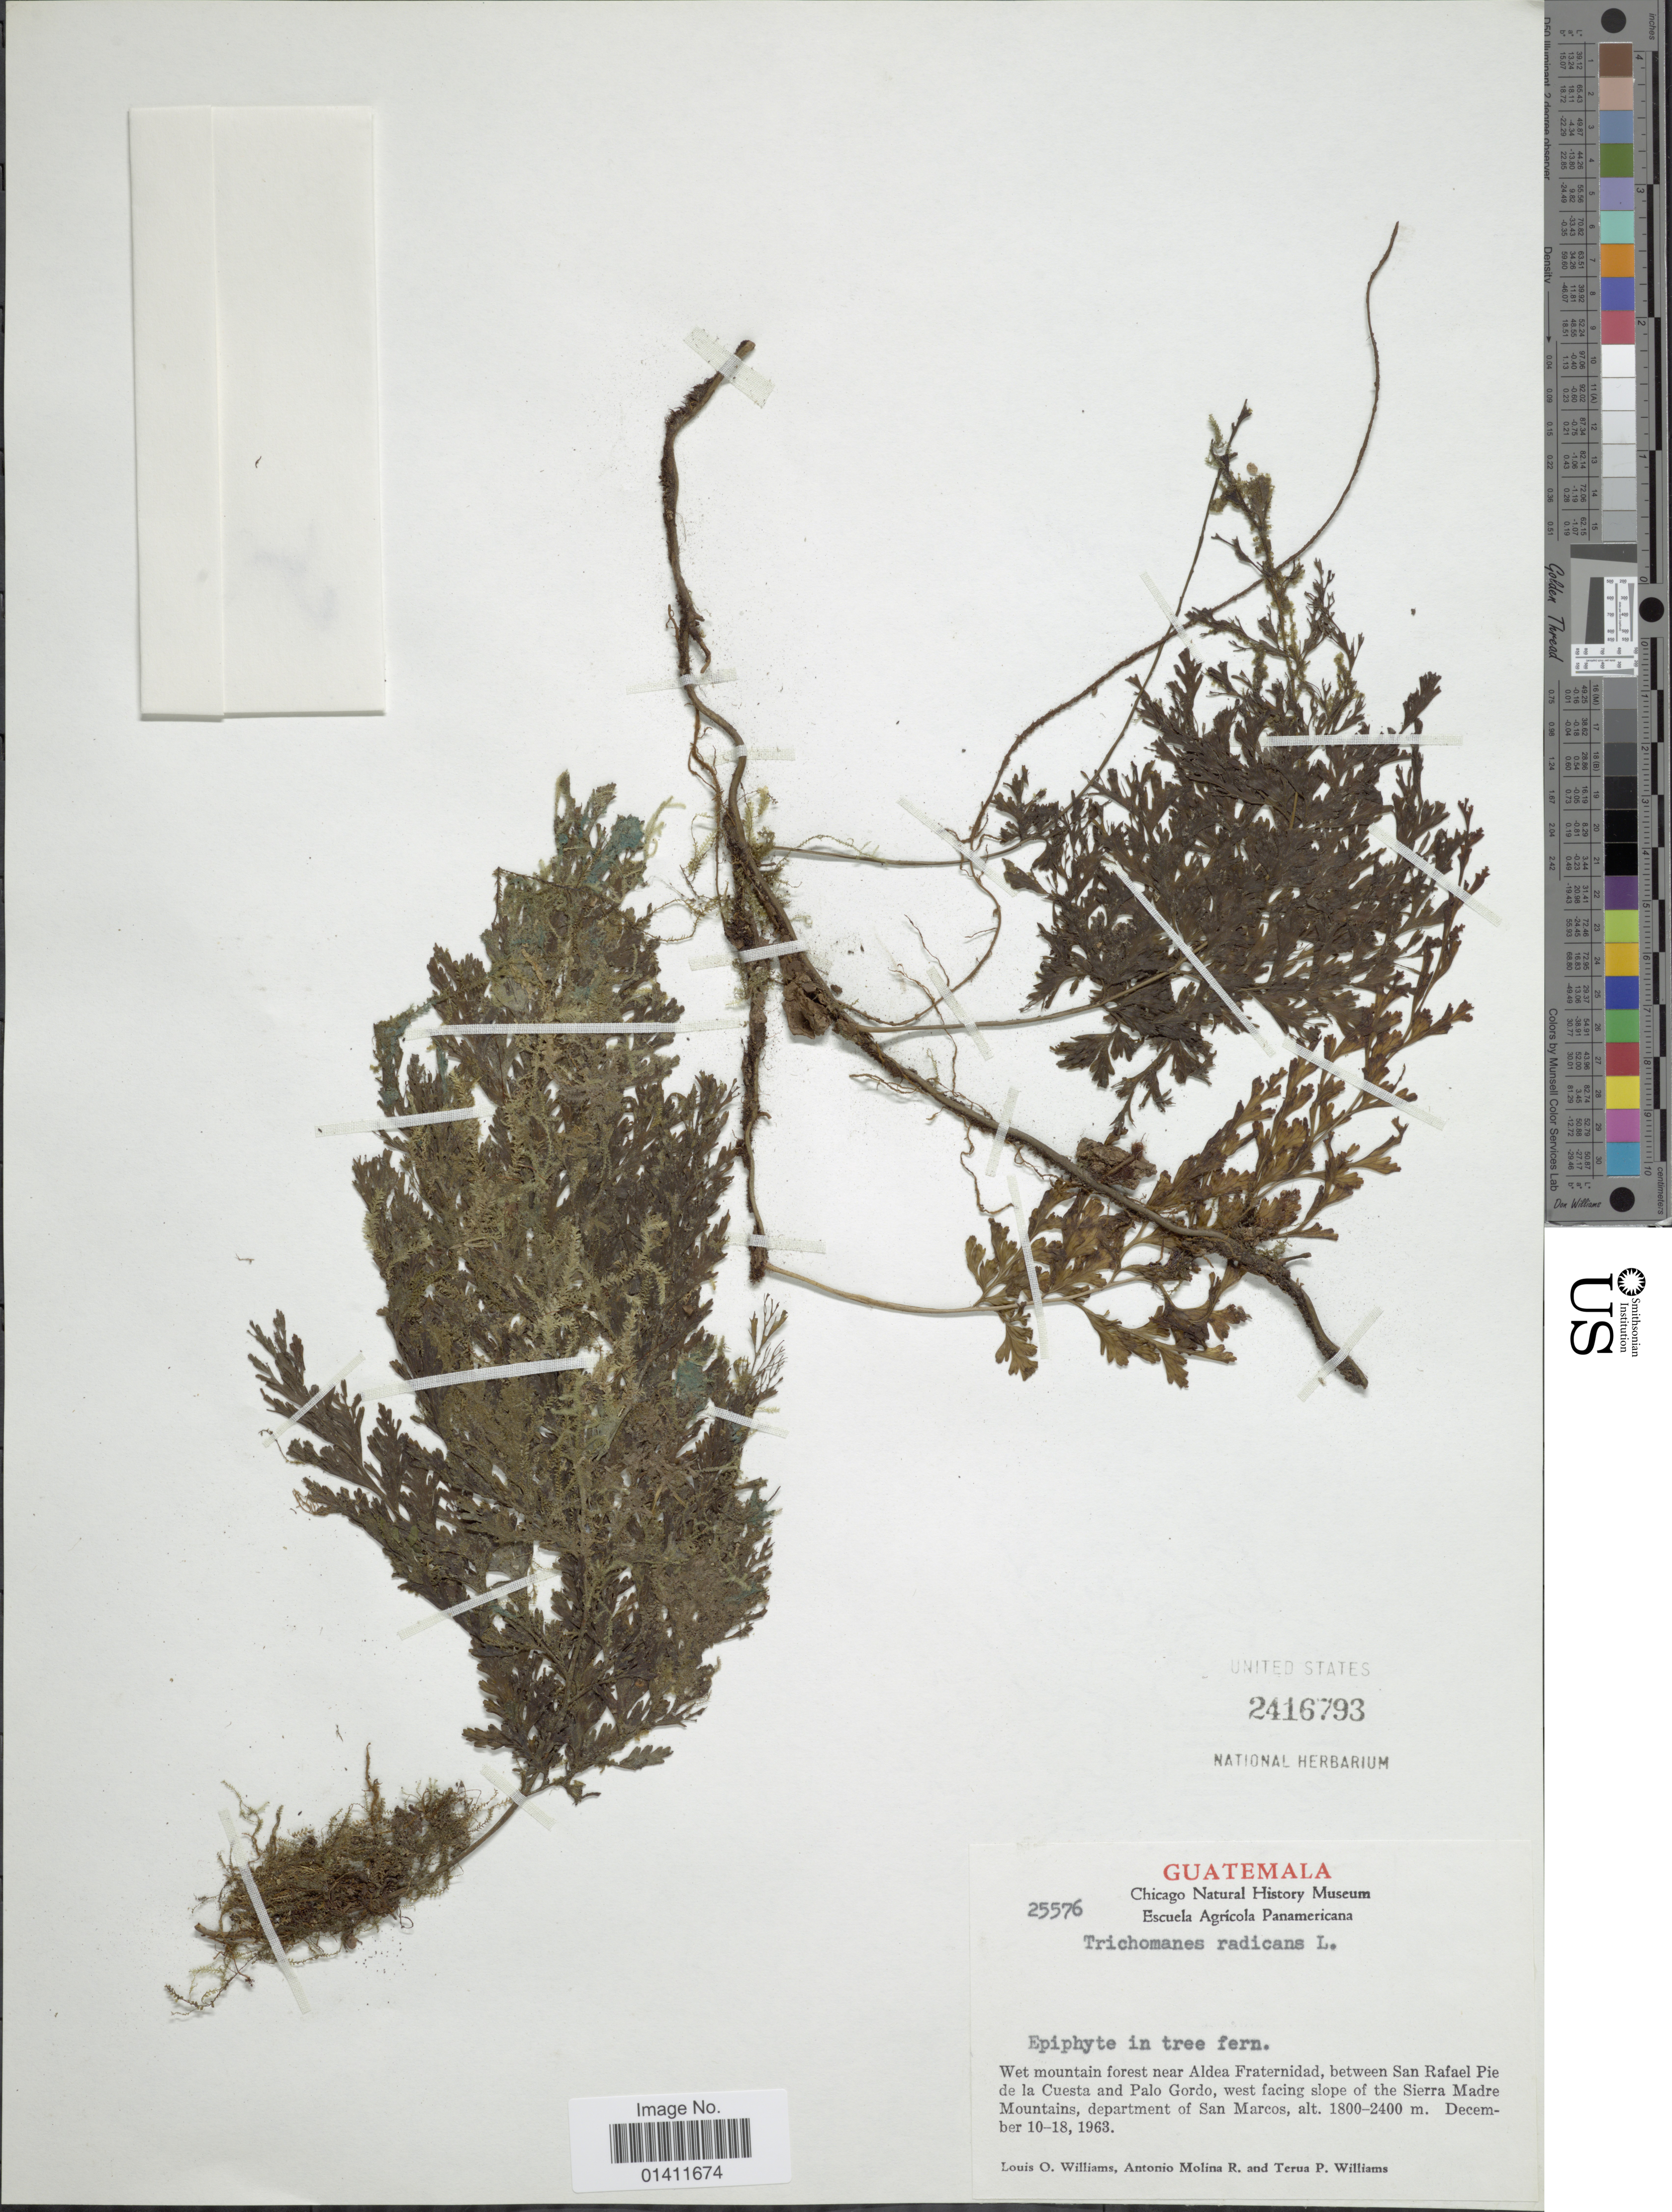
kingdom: Plantae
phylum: Tracheophyta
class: Polypodiopsida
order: Hymenophyllales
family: Hymenophyllaceae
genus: Vandenboschia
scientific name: Vandenboschia radicans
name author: (Sw.) Copel.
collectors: L. O. Williams, A. Molina R. & T. P. Williams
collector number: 25576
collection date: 1963-12-10/1963-12-18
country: Guatemala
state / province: San Marcos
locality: Wet mountain forest near Aldea Fraternidad, between San Rafael Pie de la Cuesta and Palo Gordo, west facing slope of the Sierra Madre Mountains, department of San Marcos.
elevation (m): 1800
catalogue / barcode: US 2416793